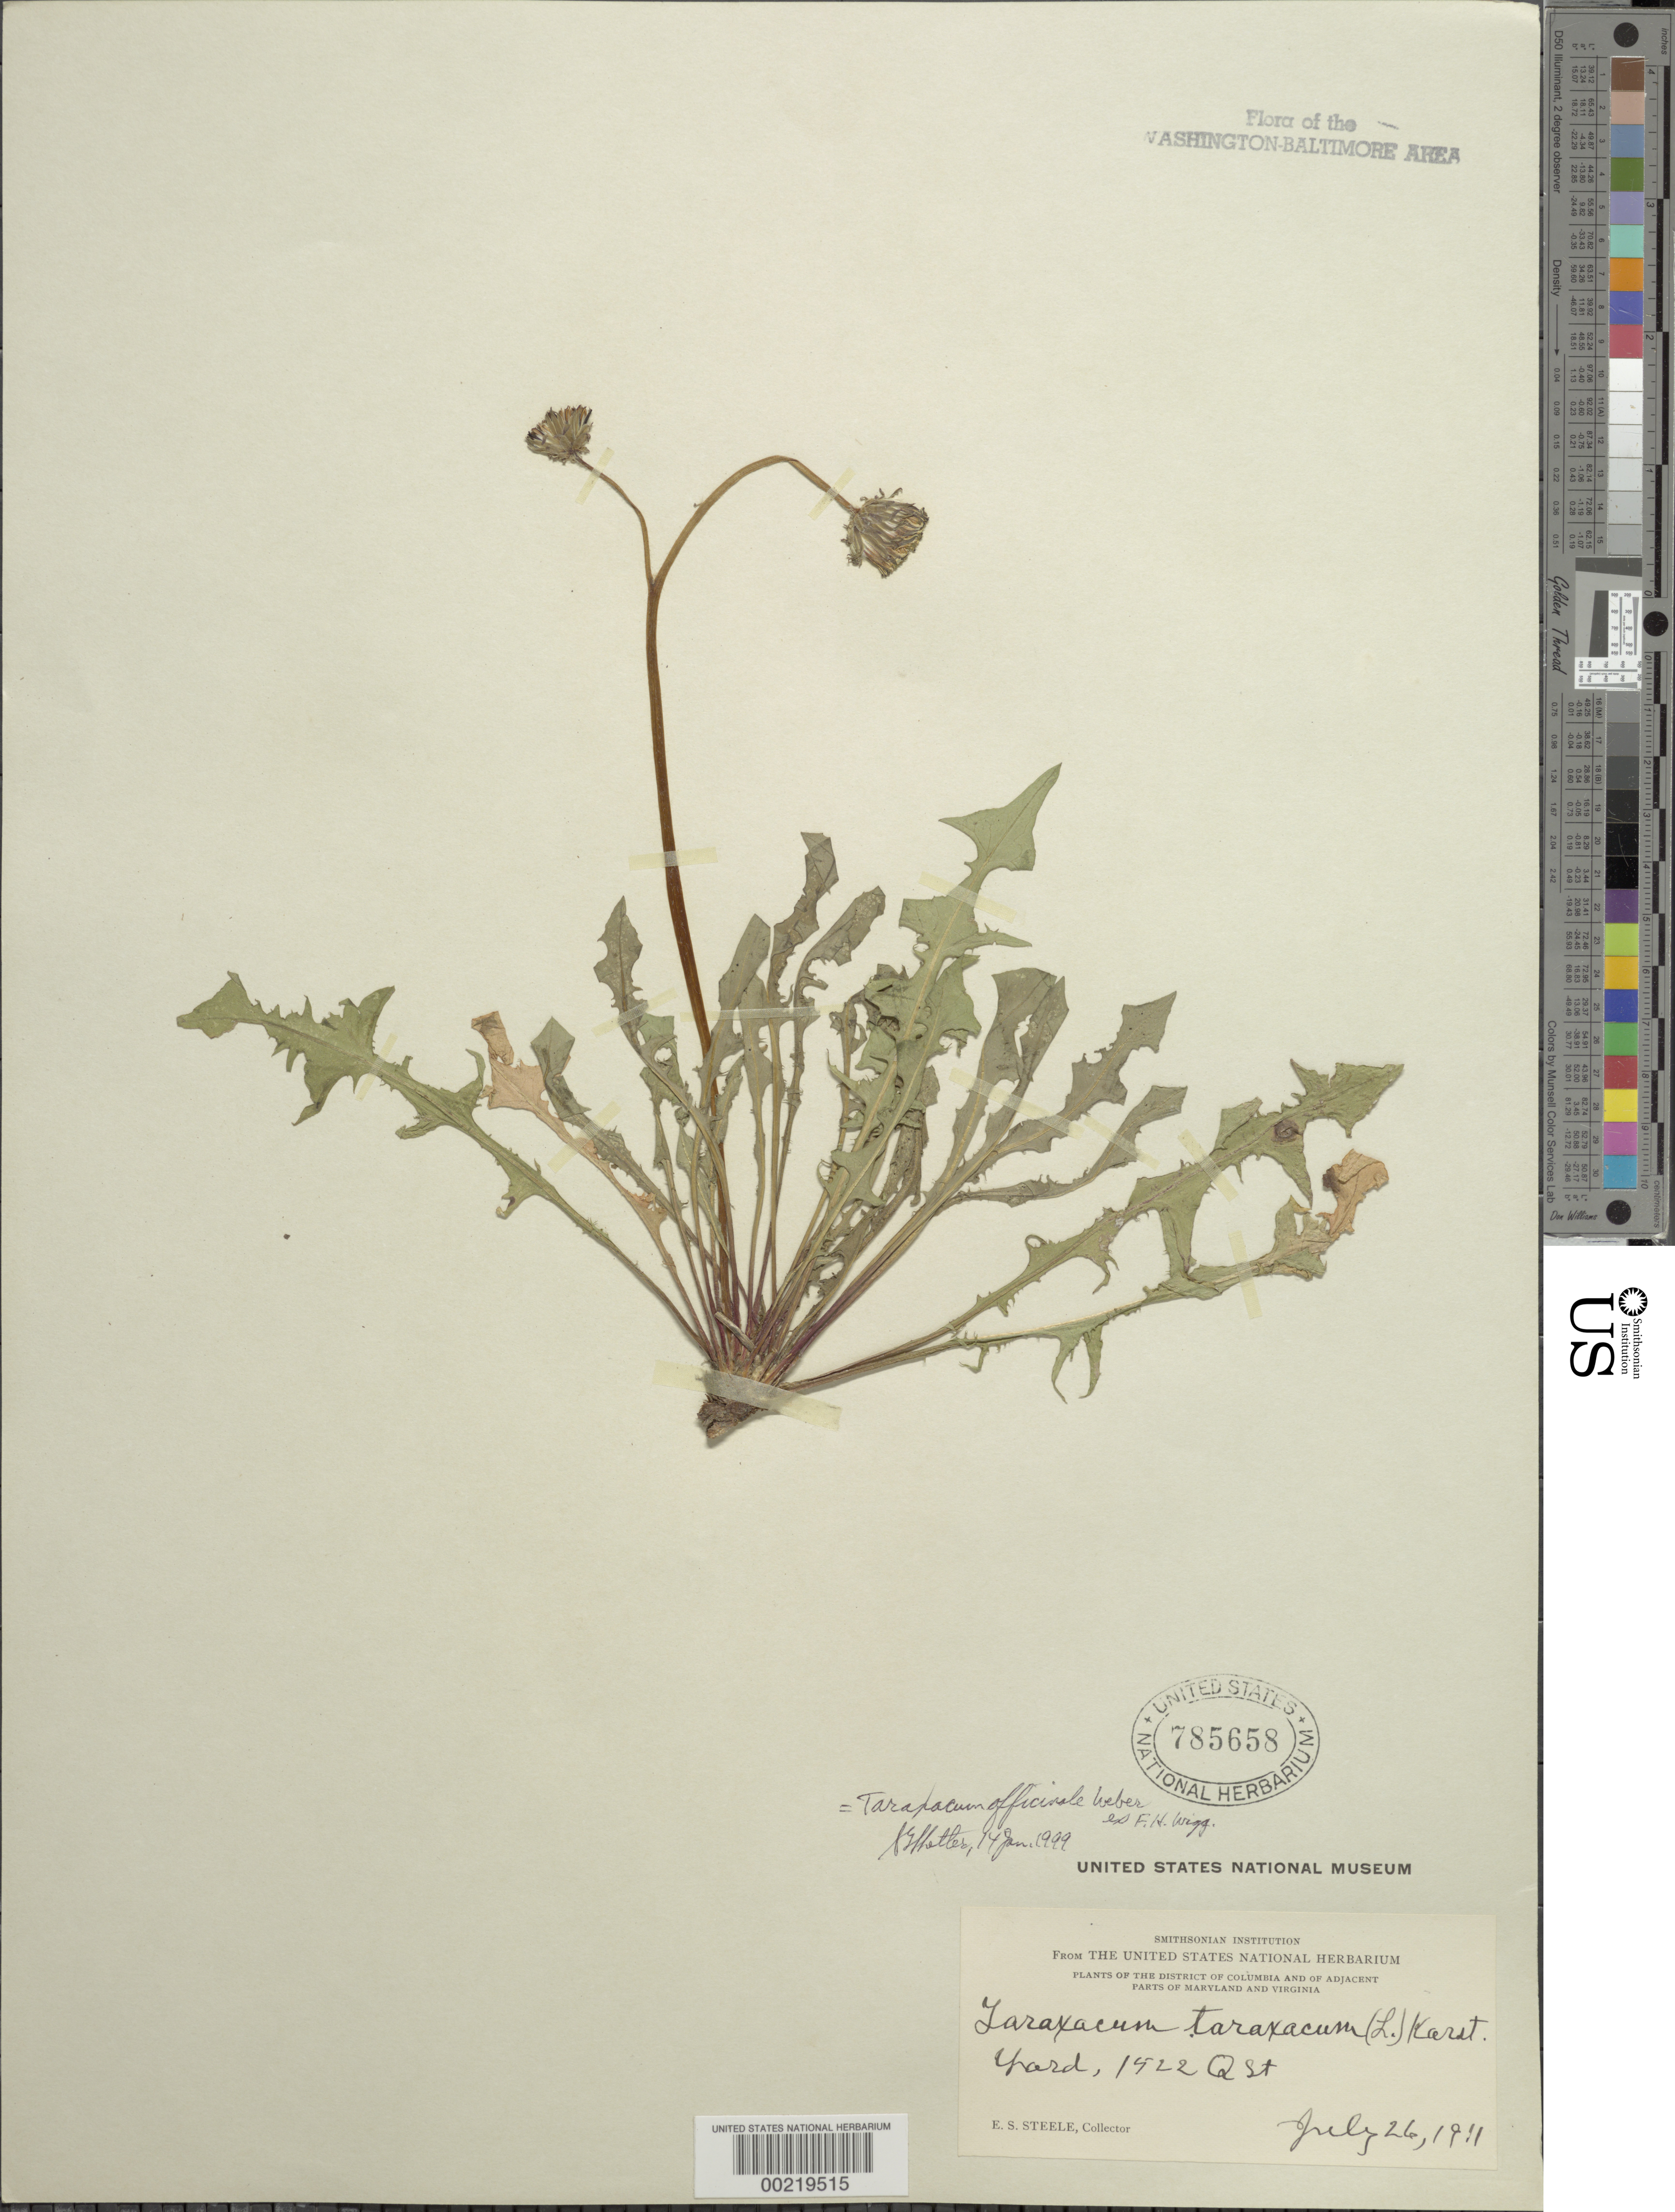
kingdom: Plantae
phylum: Tracheophyta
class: Magnoliopsida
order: Asterales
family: Asteraceae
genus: Taraxacum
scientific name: Taraxacum officinale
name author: G.H. Weber ex F.H. Wigg.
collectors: E. Steele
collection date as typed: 26 Jul 1911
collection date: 1911-07-26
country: United States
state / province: District of Columbia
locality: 1522 Q St.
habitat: Yard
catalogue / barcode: US 785658